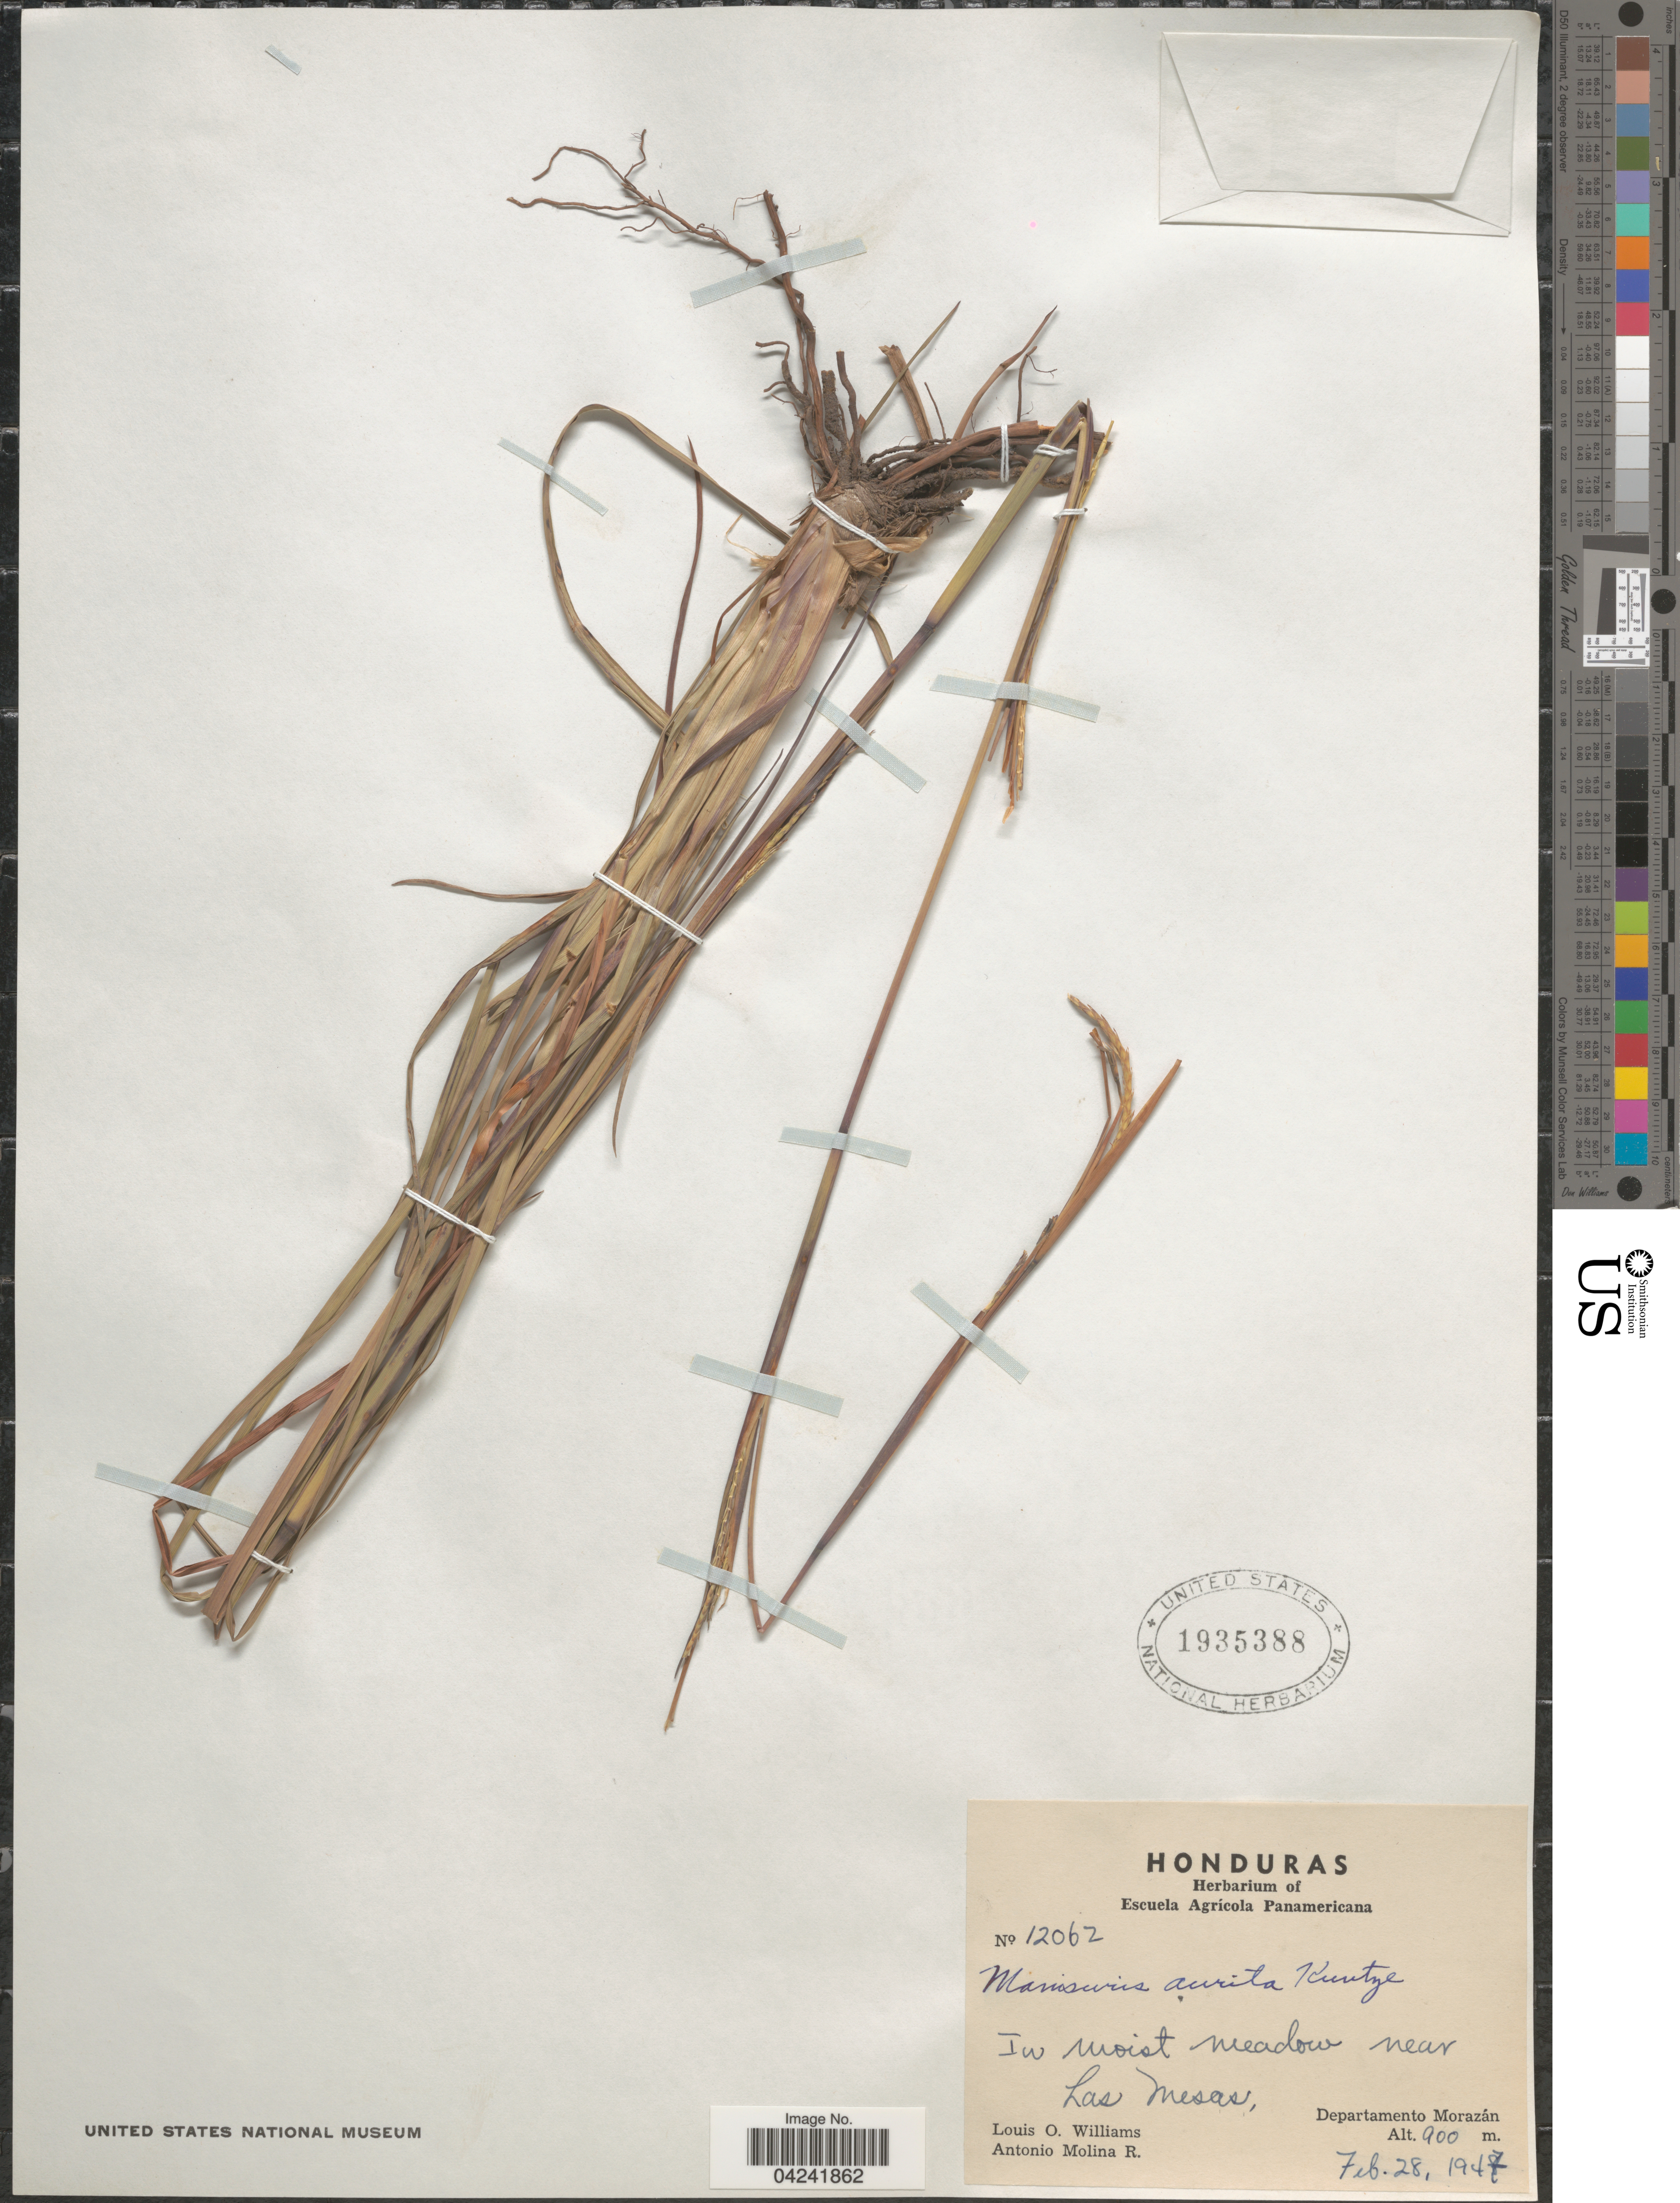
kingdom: Plantae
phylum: Tracheophyta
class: Liliopsida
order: Poales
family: Poaceae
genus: Mnesithea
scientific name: Mnesithea aurita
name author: (Steud.) de Koning & Sosef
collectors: L. O. Williams & A. Molina R.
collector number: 12062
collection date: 1947-02-28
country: Honduras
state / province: Fco. Morazán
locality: In moist meadow near Las Mesas, Departamento Morazán.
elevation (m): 900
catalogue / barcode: US 1935388